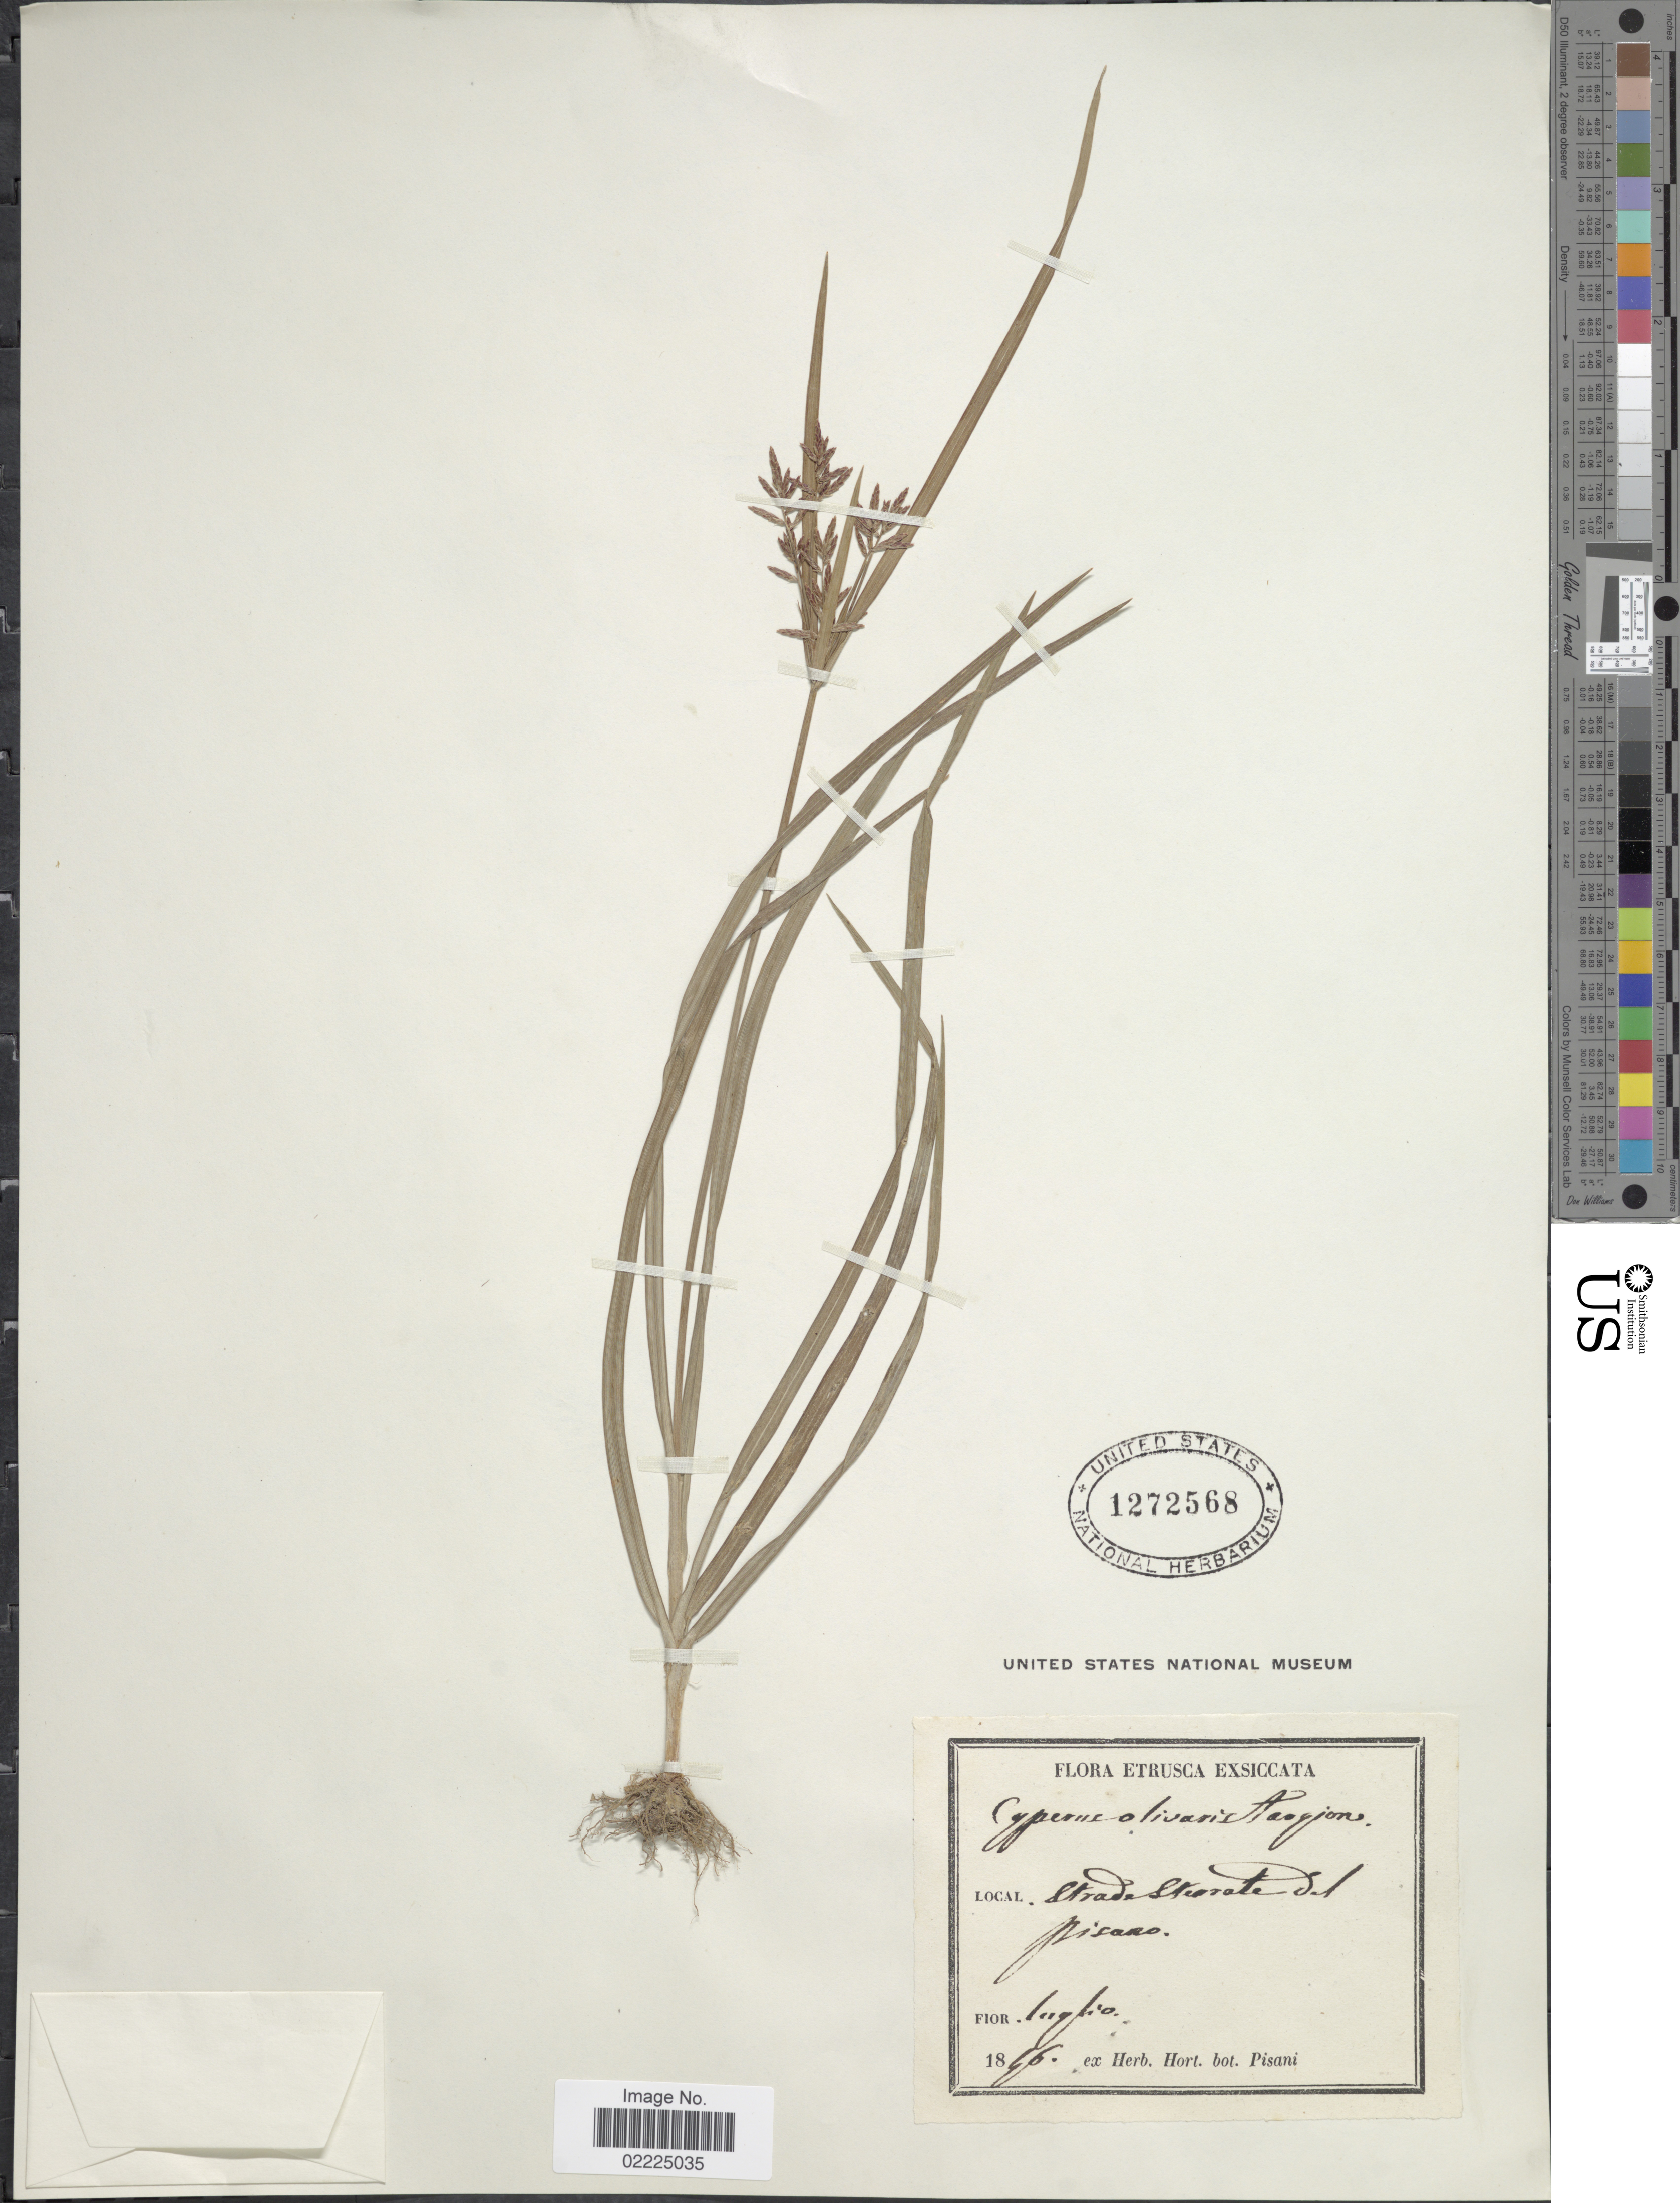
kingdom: Plantae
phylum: Tracheophyta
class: Liliopsida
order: Poales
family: Cyperaceae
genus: Cyperus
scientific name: Cyperus rotundus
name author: L.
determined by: Strong, Mark T., (BOT), Smithsonian Institution - National Museum of Natural History (UNITED STATES)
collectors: ex herb. Hort. Bot. Pisani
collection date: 1846-07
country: Italy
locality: Stradesterate St Pisano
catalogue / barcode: US 1272568